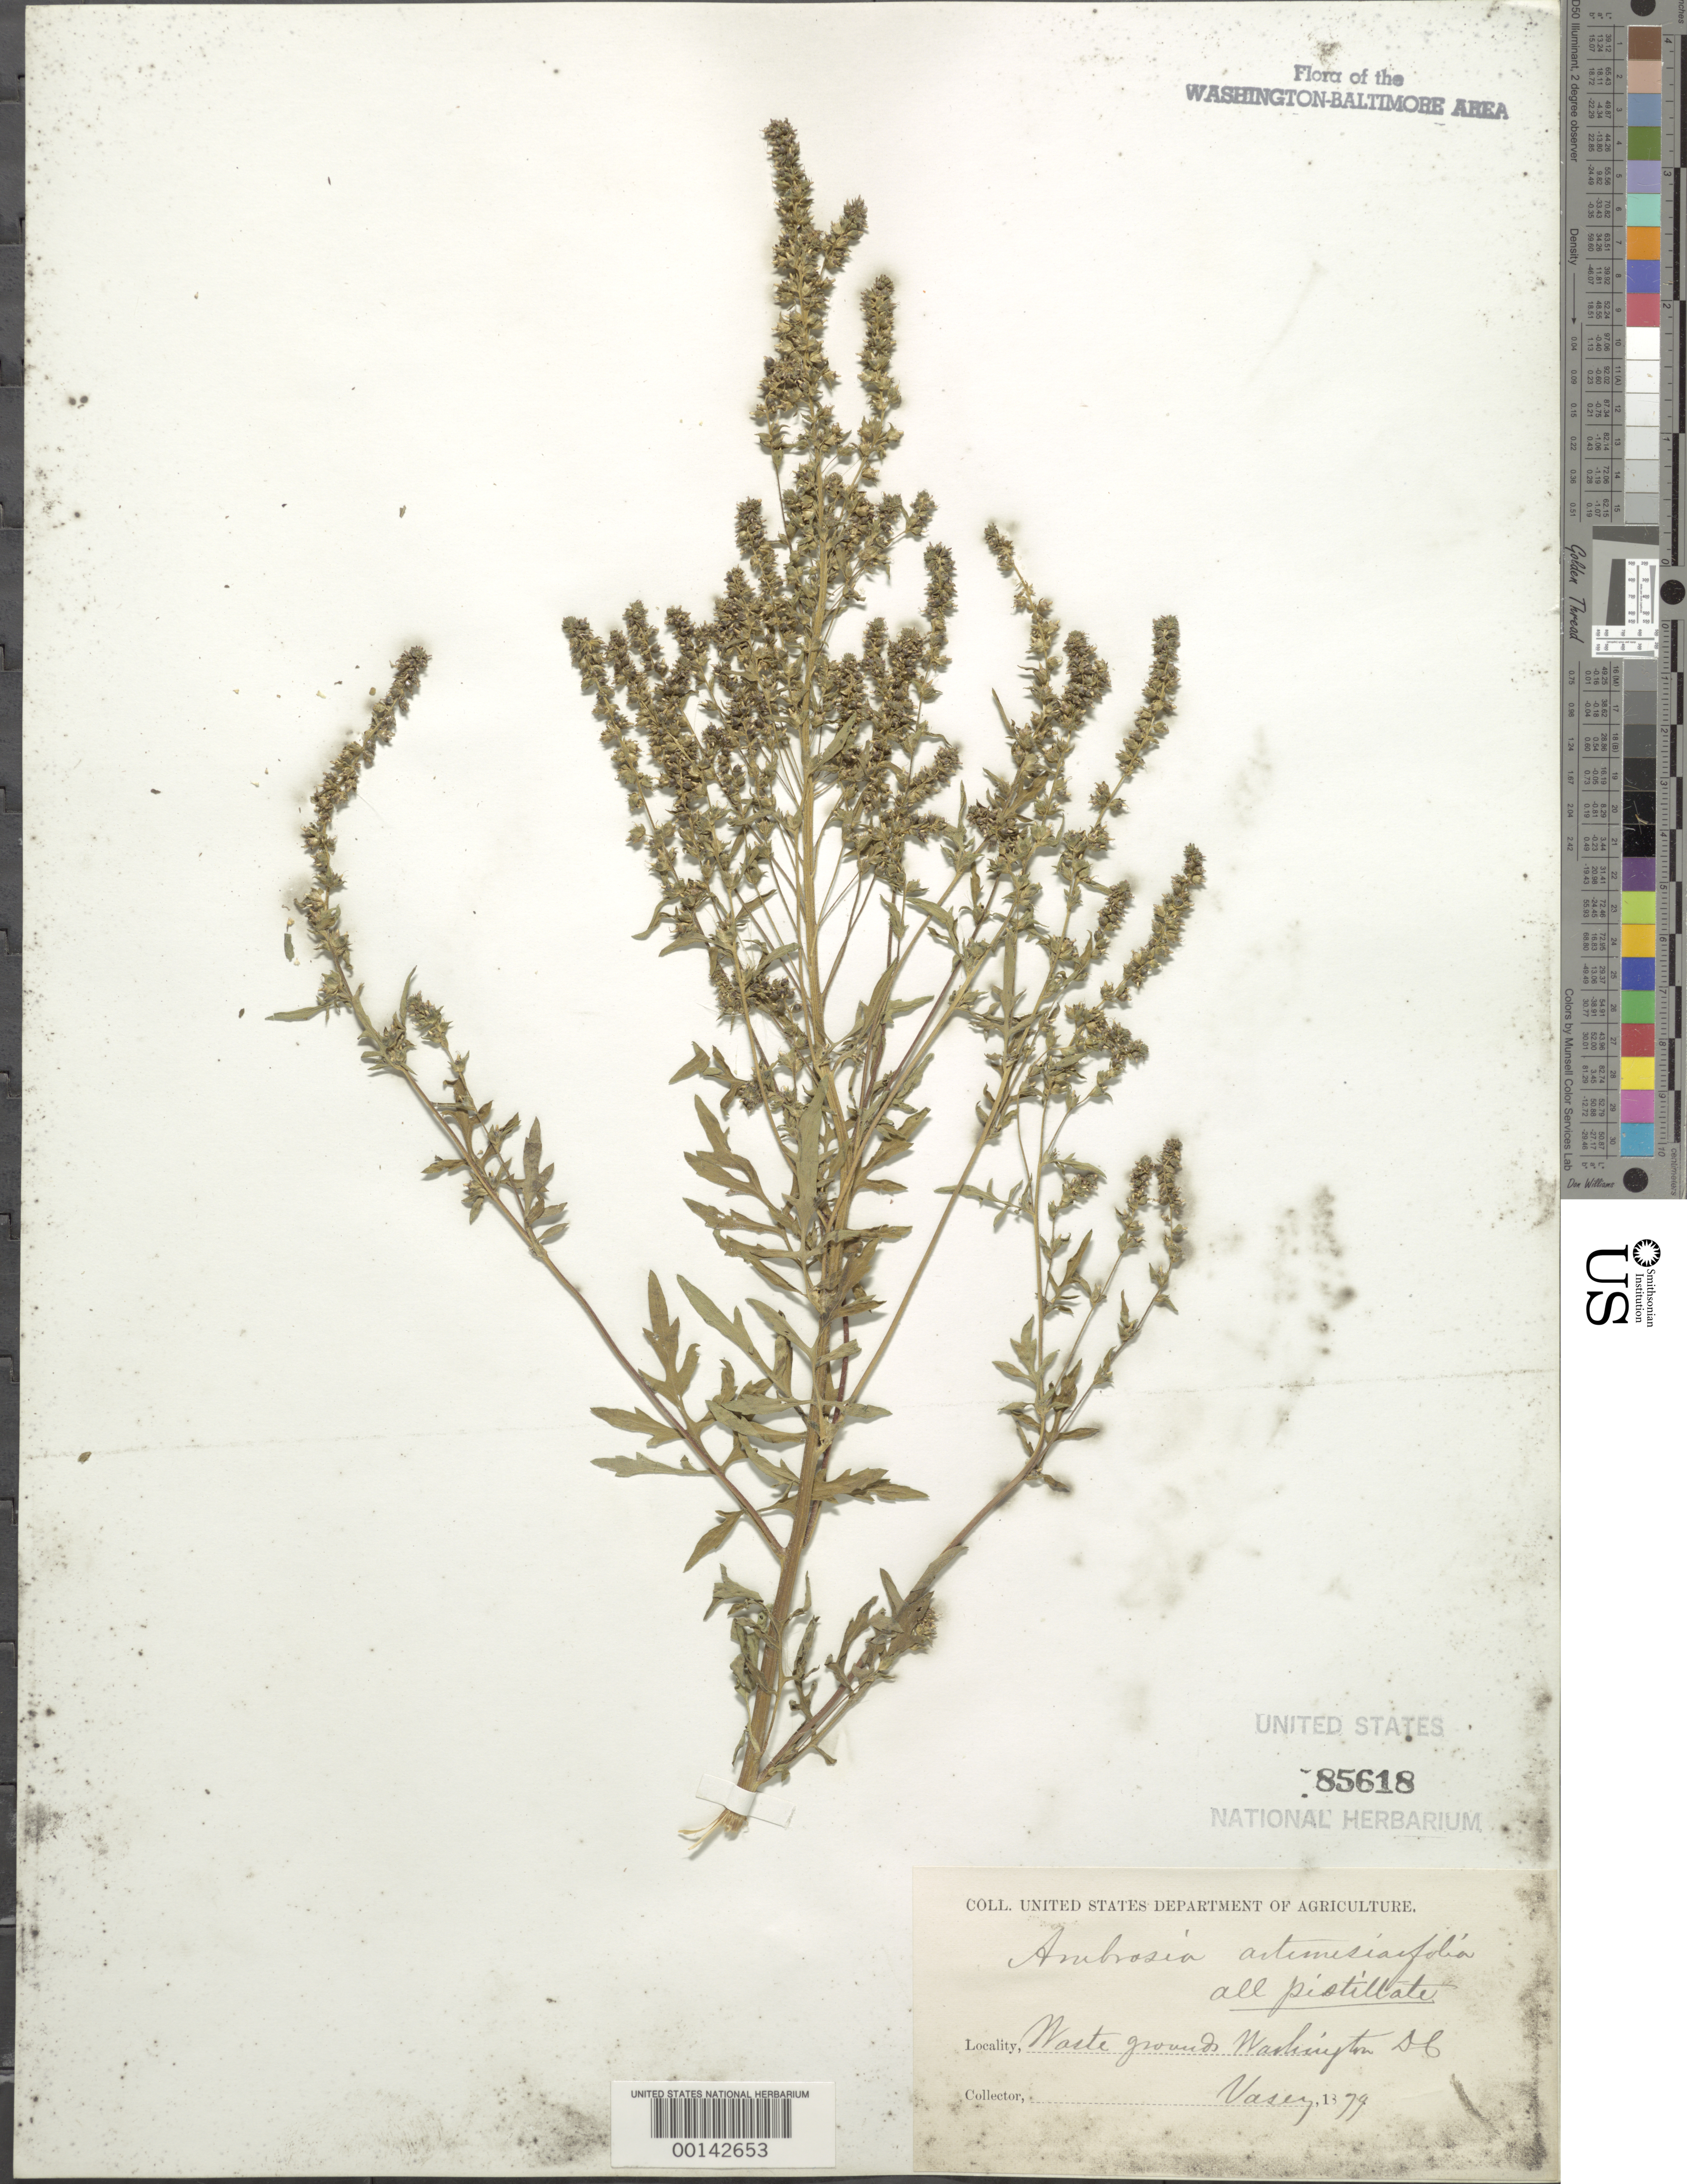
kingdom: Plantae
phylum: Tracheophyta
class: Magnoliopsida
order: Asterales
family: Asteraceae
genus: Ambrosia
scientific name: Ambrosia artemisiifolia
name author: L.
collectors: G. Vasey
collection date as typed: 1879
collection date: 1879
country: United States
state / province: District of Columbia / Virginia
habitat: Waste ground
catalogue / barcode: US 85618